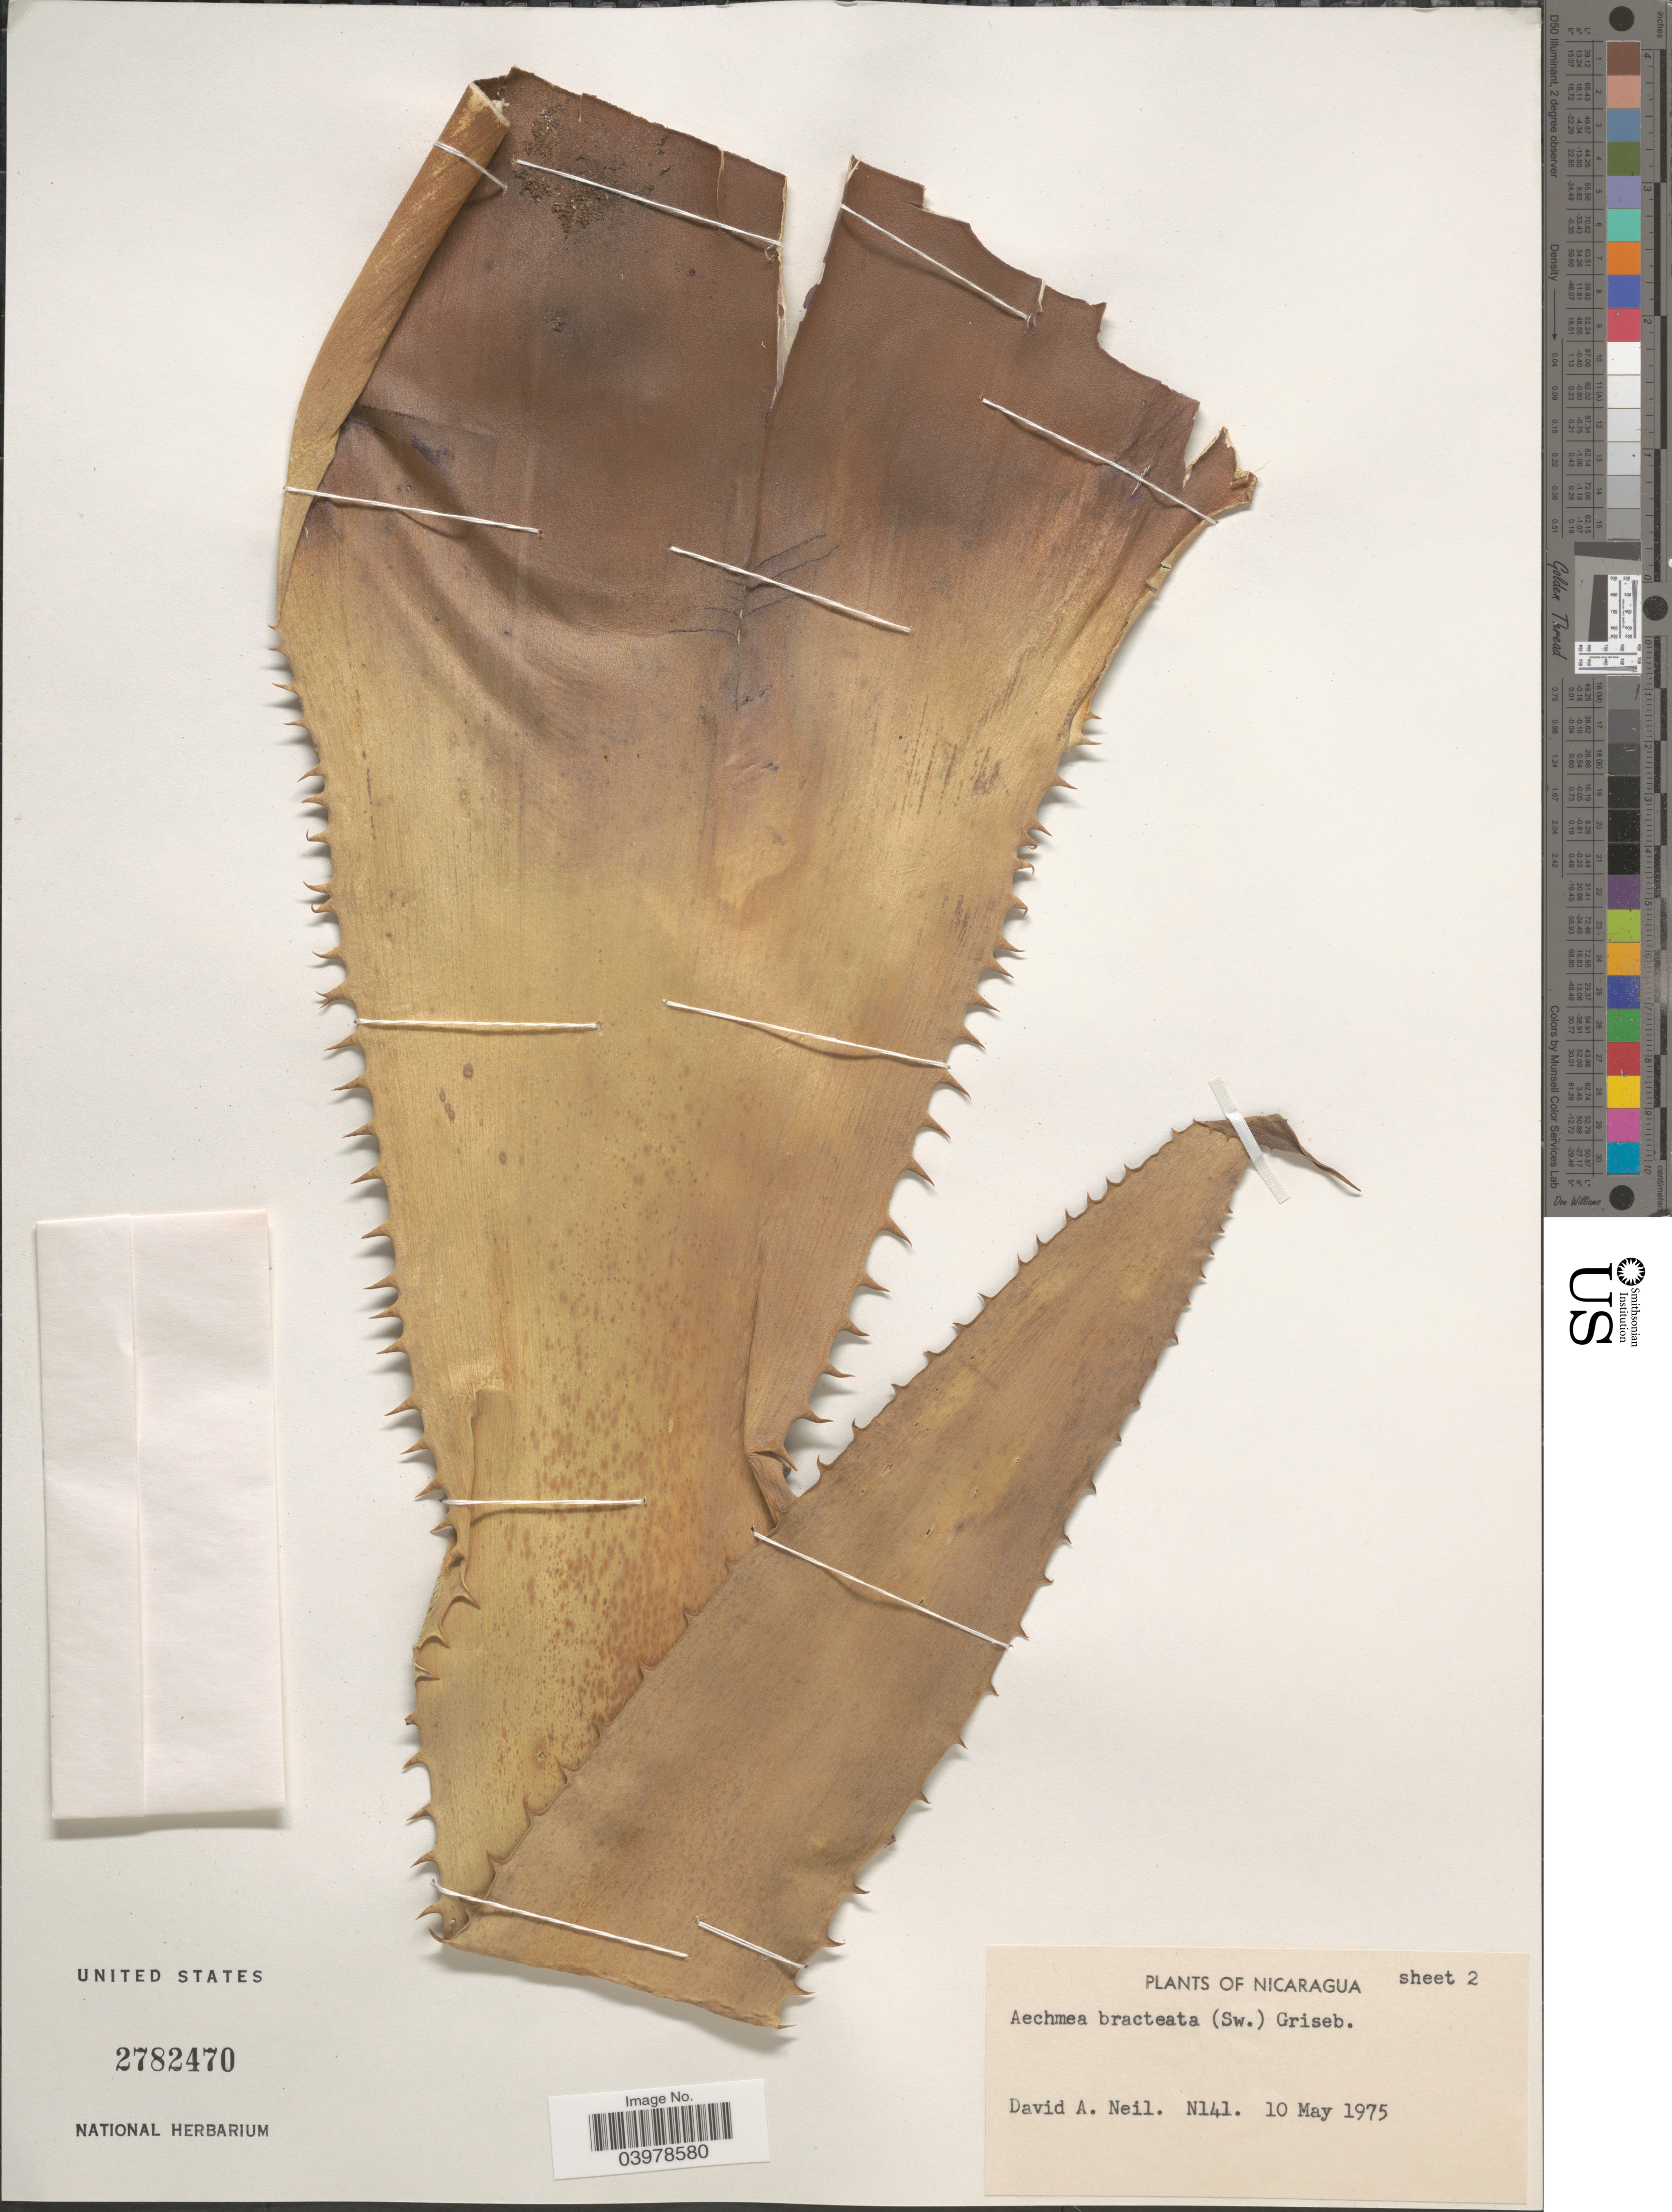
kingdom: Plantae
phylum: Tracheophyta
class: Liliopsida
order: Poales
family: Bromeliaceae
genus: Aechmea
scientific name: Aechmea bracteata var. bracteata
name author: (Sw.) Griseb.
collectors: D. A. Neil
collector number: N141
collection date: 1975-05-10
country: Nicaragua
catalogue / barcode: US 2782470